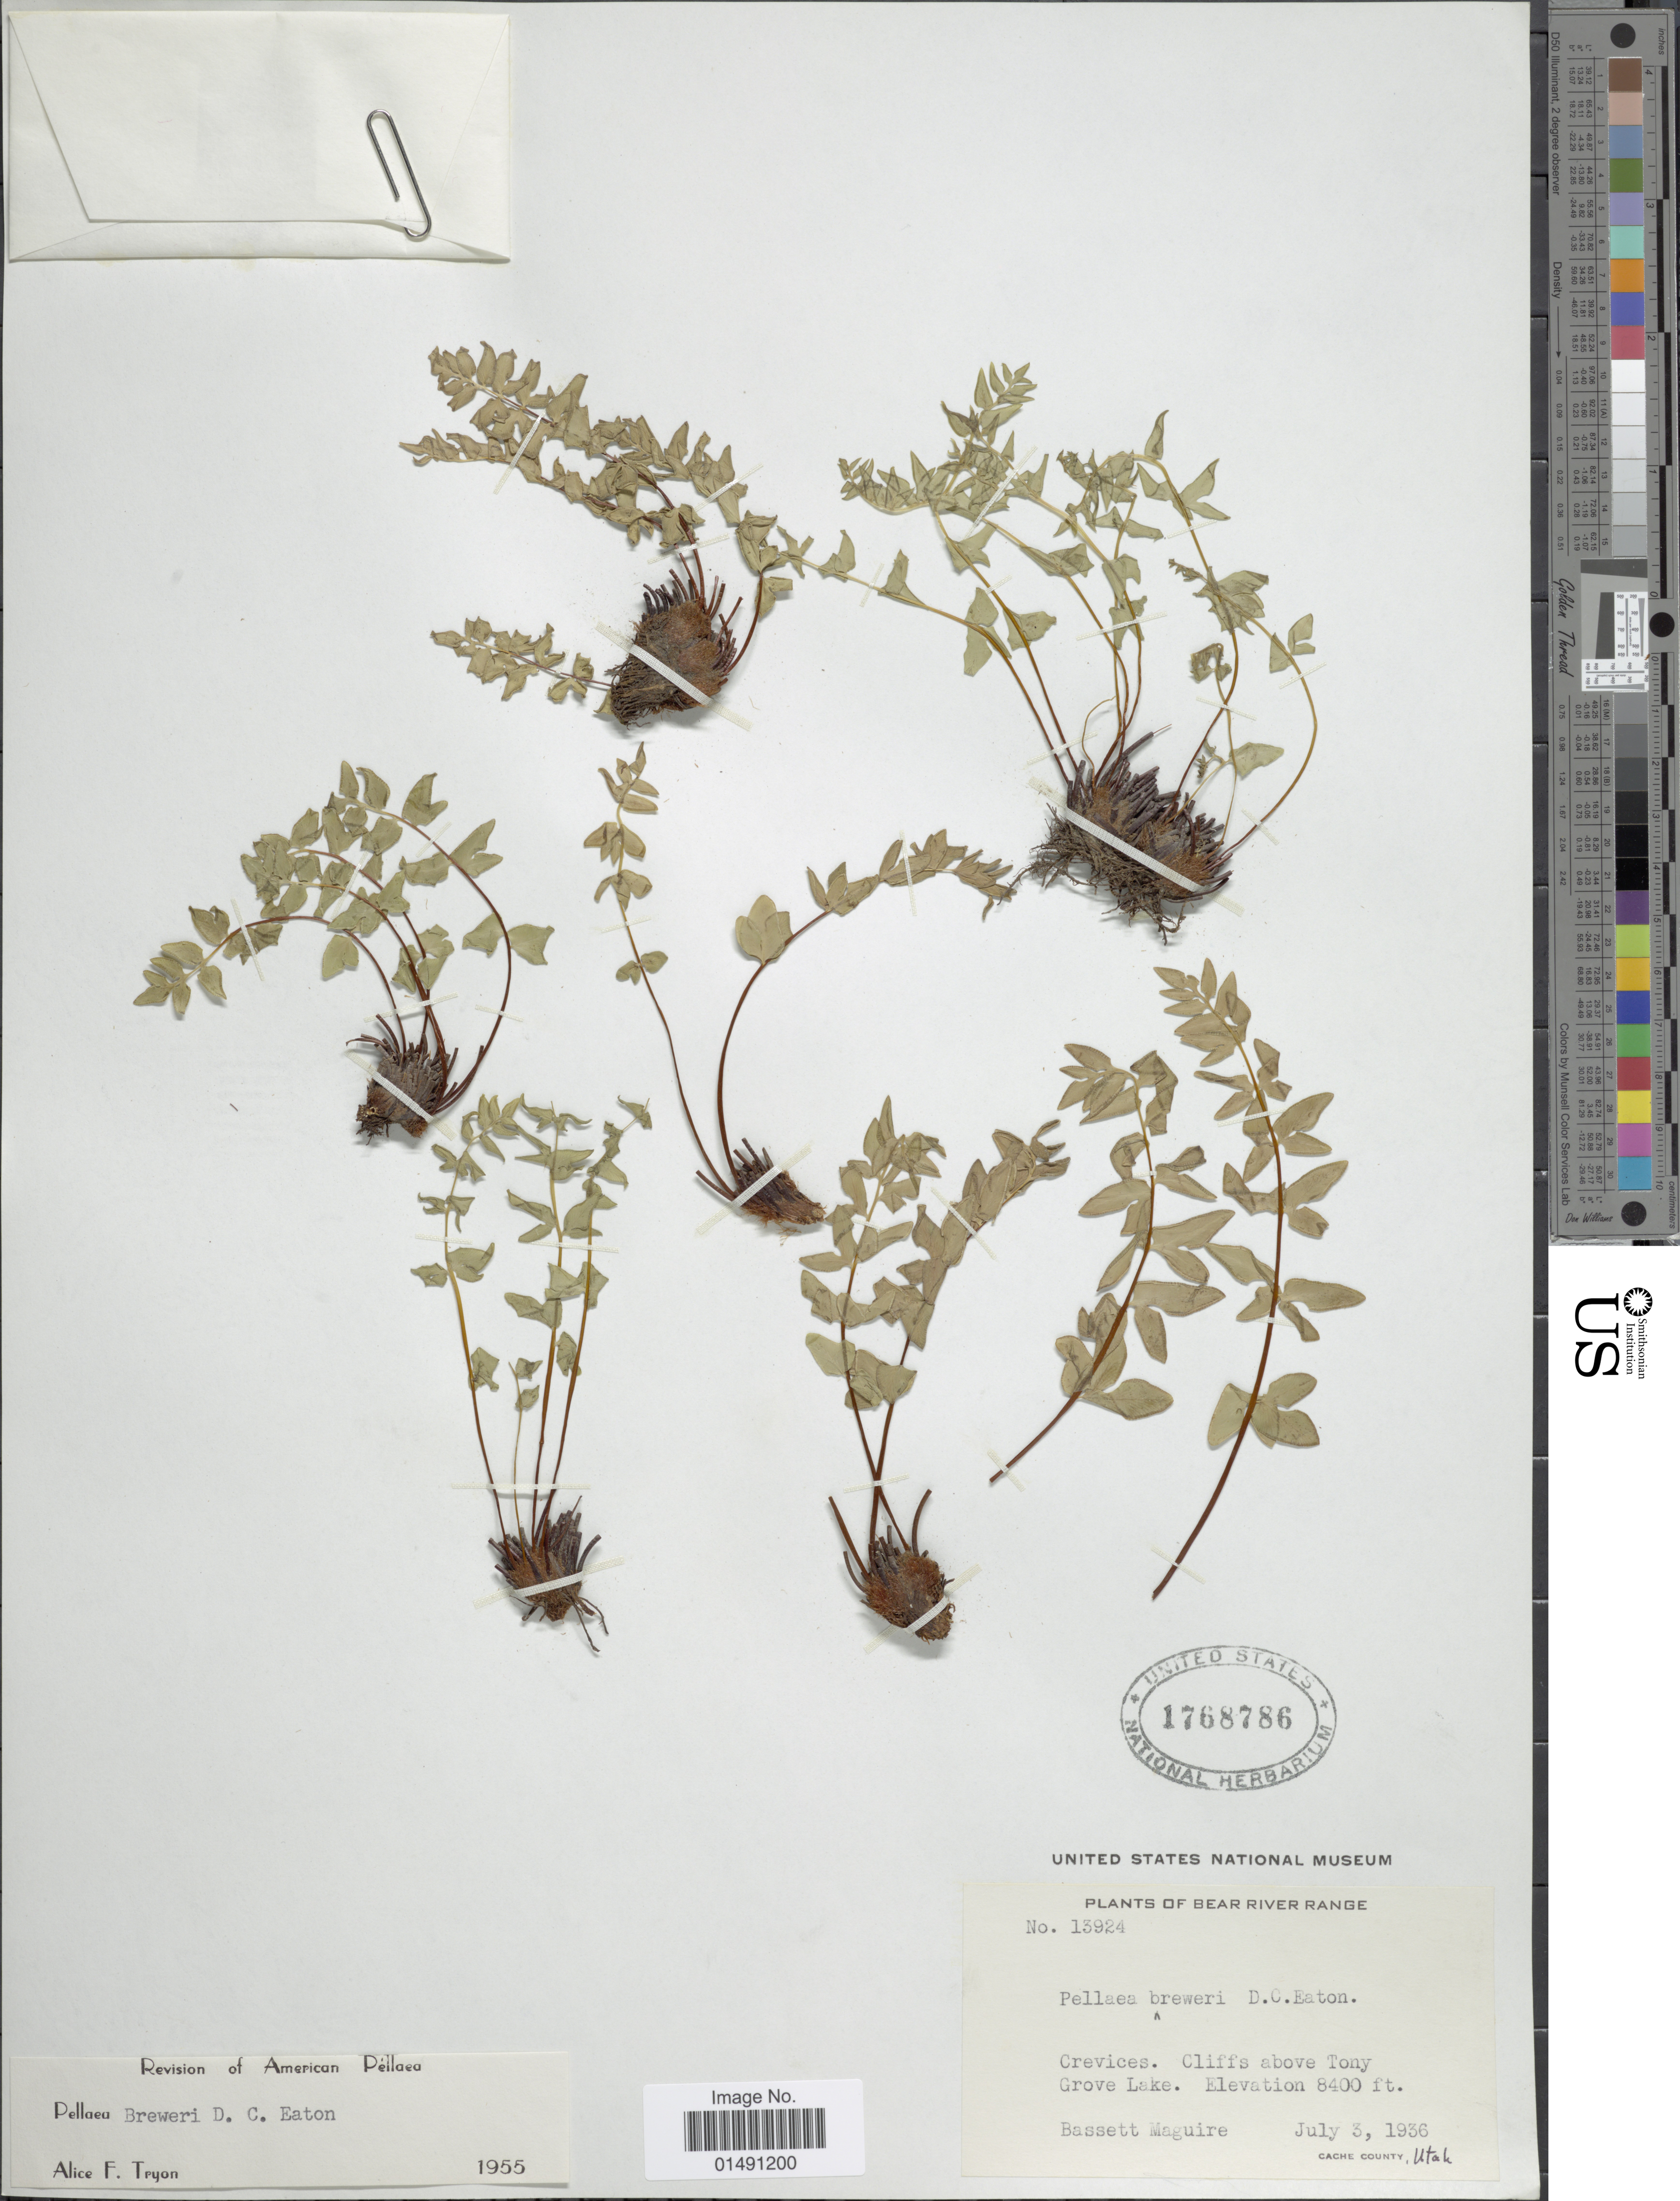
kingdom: Plantae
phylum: Tracheophyta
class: Polypodiopsida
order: Polypodiales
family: Pteridaceae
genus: Pellaea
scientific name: Pellaea breweri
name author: D.C. Eaton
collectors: B. Maguire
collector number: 13924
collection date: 1936-07-03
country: United States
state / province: Utah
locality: Bear River Range, Cliffs above Tony Grove Lake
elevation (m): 2560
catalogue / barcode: US 1768786